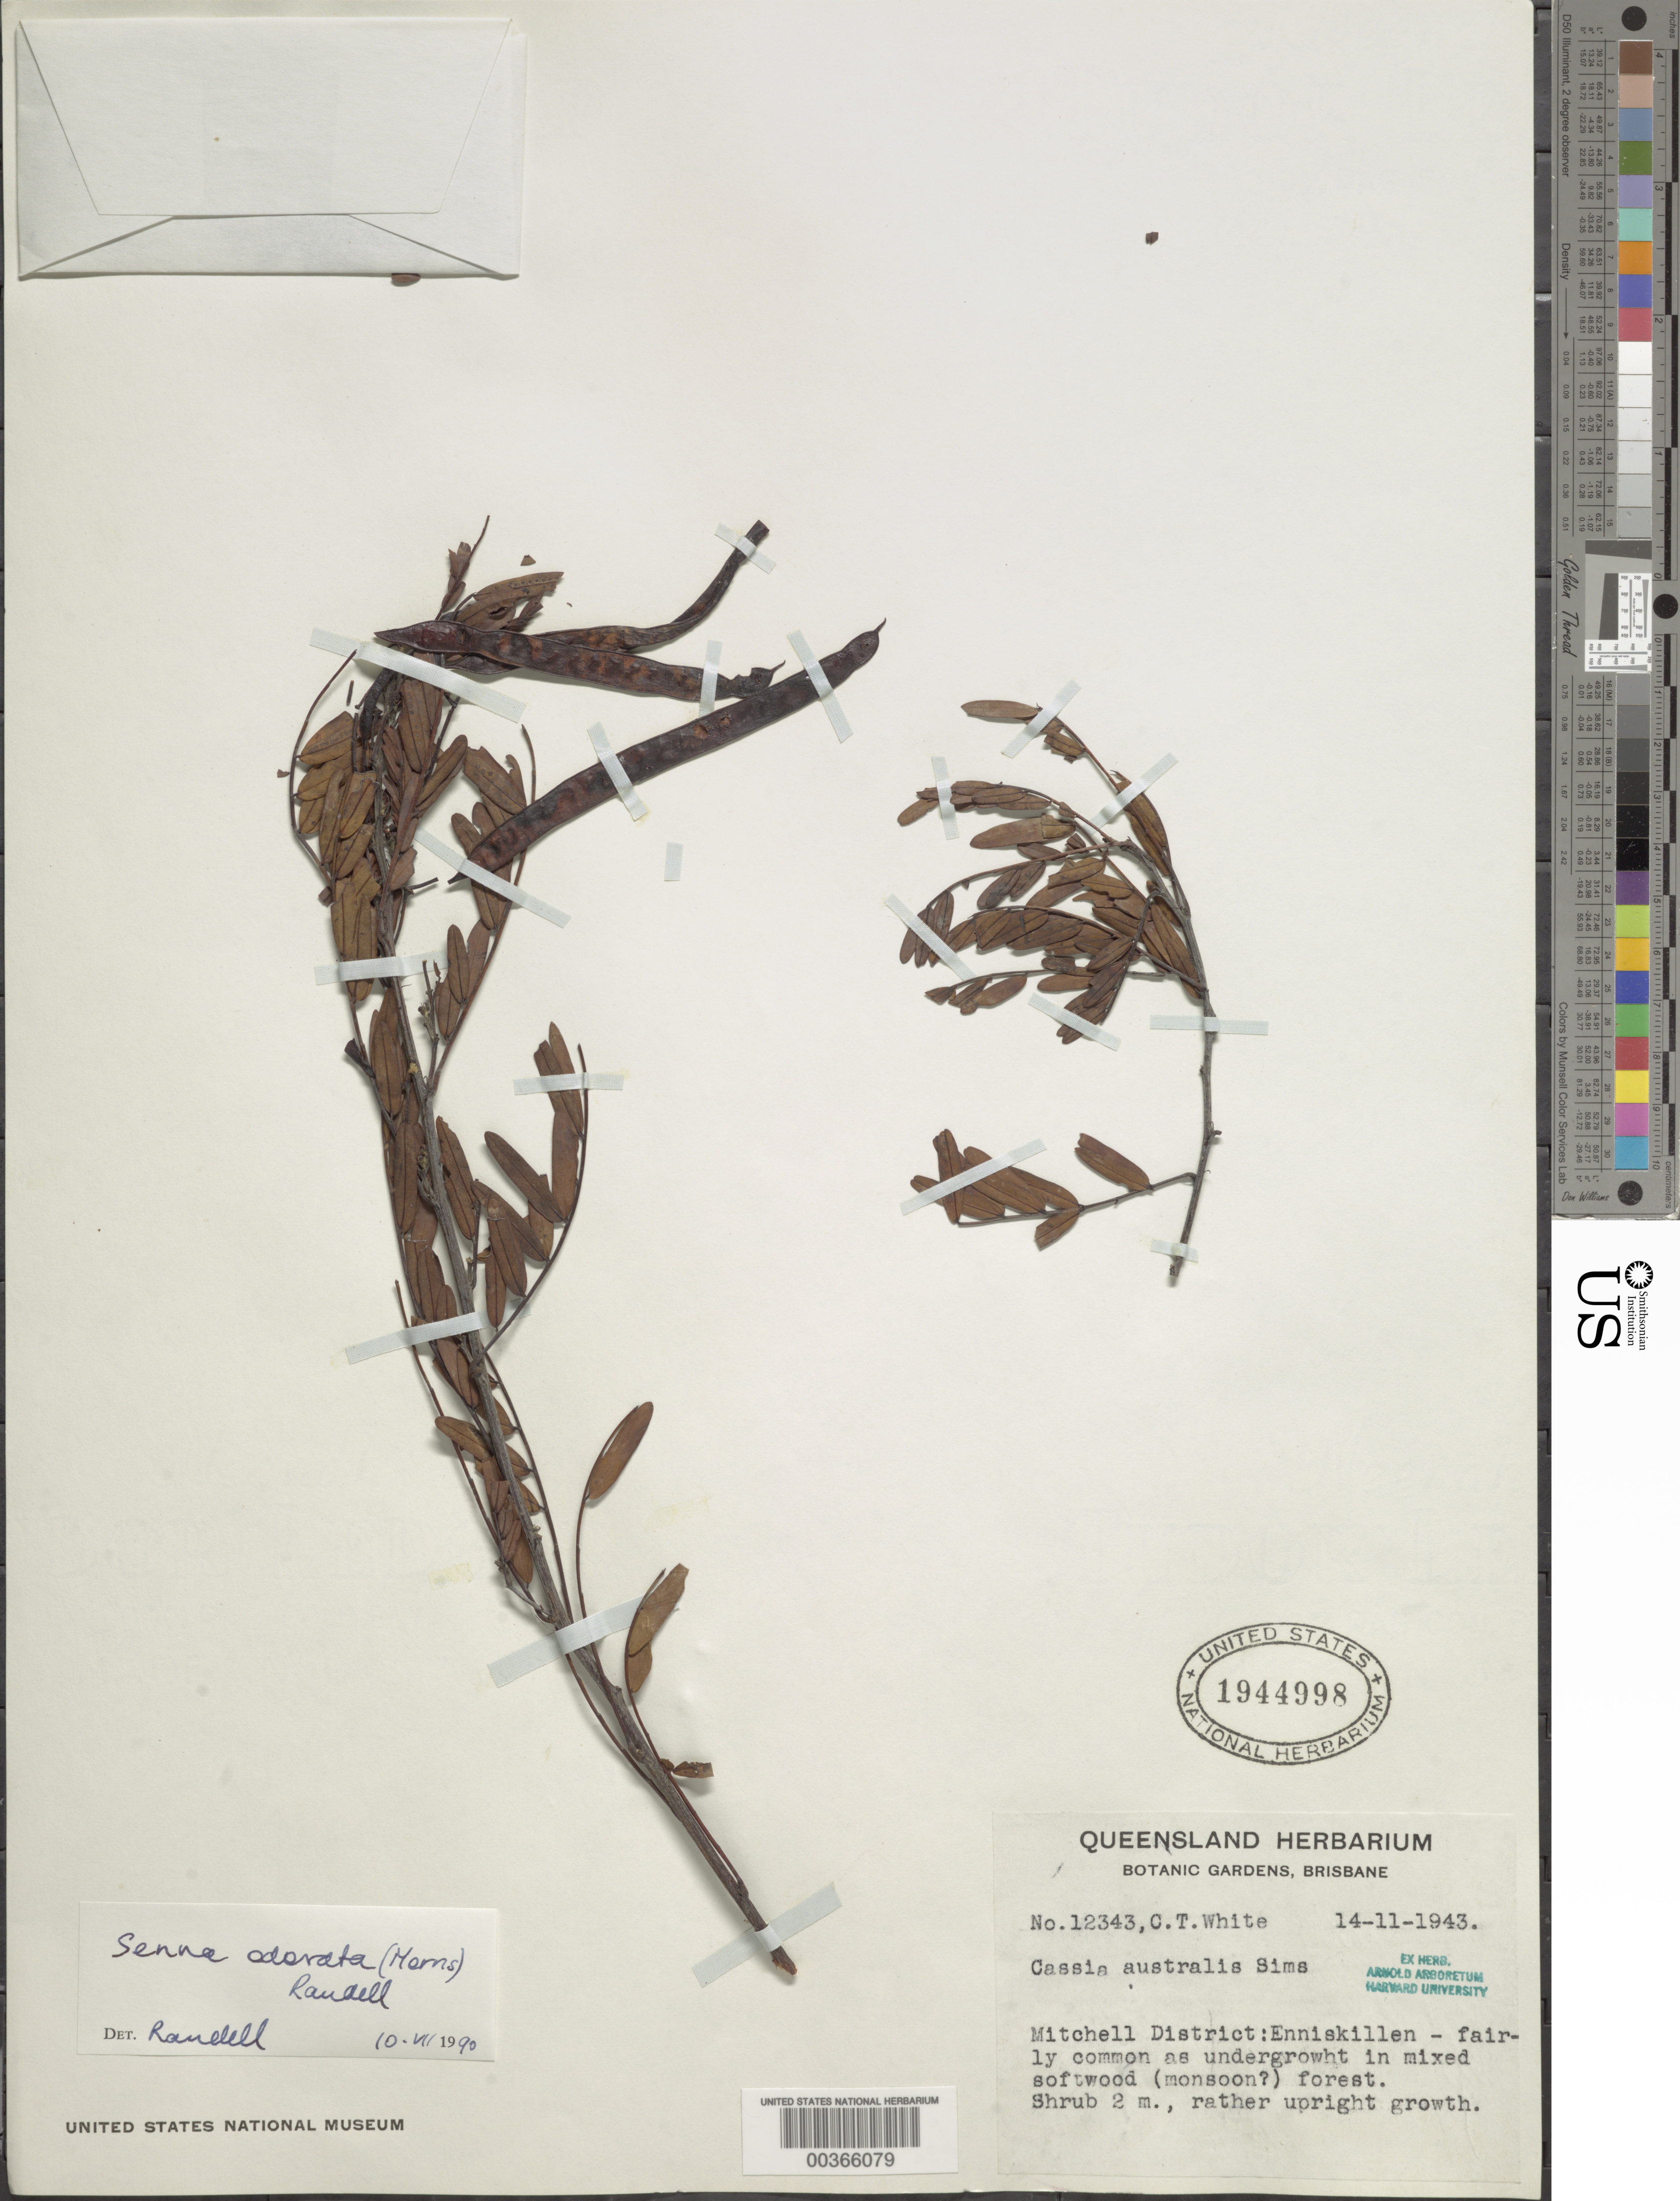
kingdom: Plantae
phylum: Tracheophyta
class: Magnoliopsida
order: Fabales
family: Fabaceae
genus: Senna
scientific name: Senna odorata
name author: (R. Morris) Randell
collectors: C. T. White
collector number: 12343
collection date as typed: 14 Nov 1943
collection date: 1943-11-14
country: Australia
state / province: Queensland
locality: Mitchell dist. (?), enniskillen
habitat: In mixed softwood (monsoon?) forest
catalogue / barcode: US 1944998